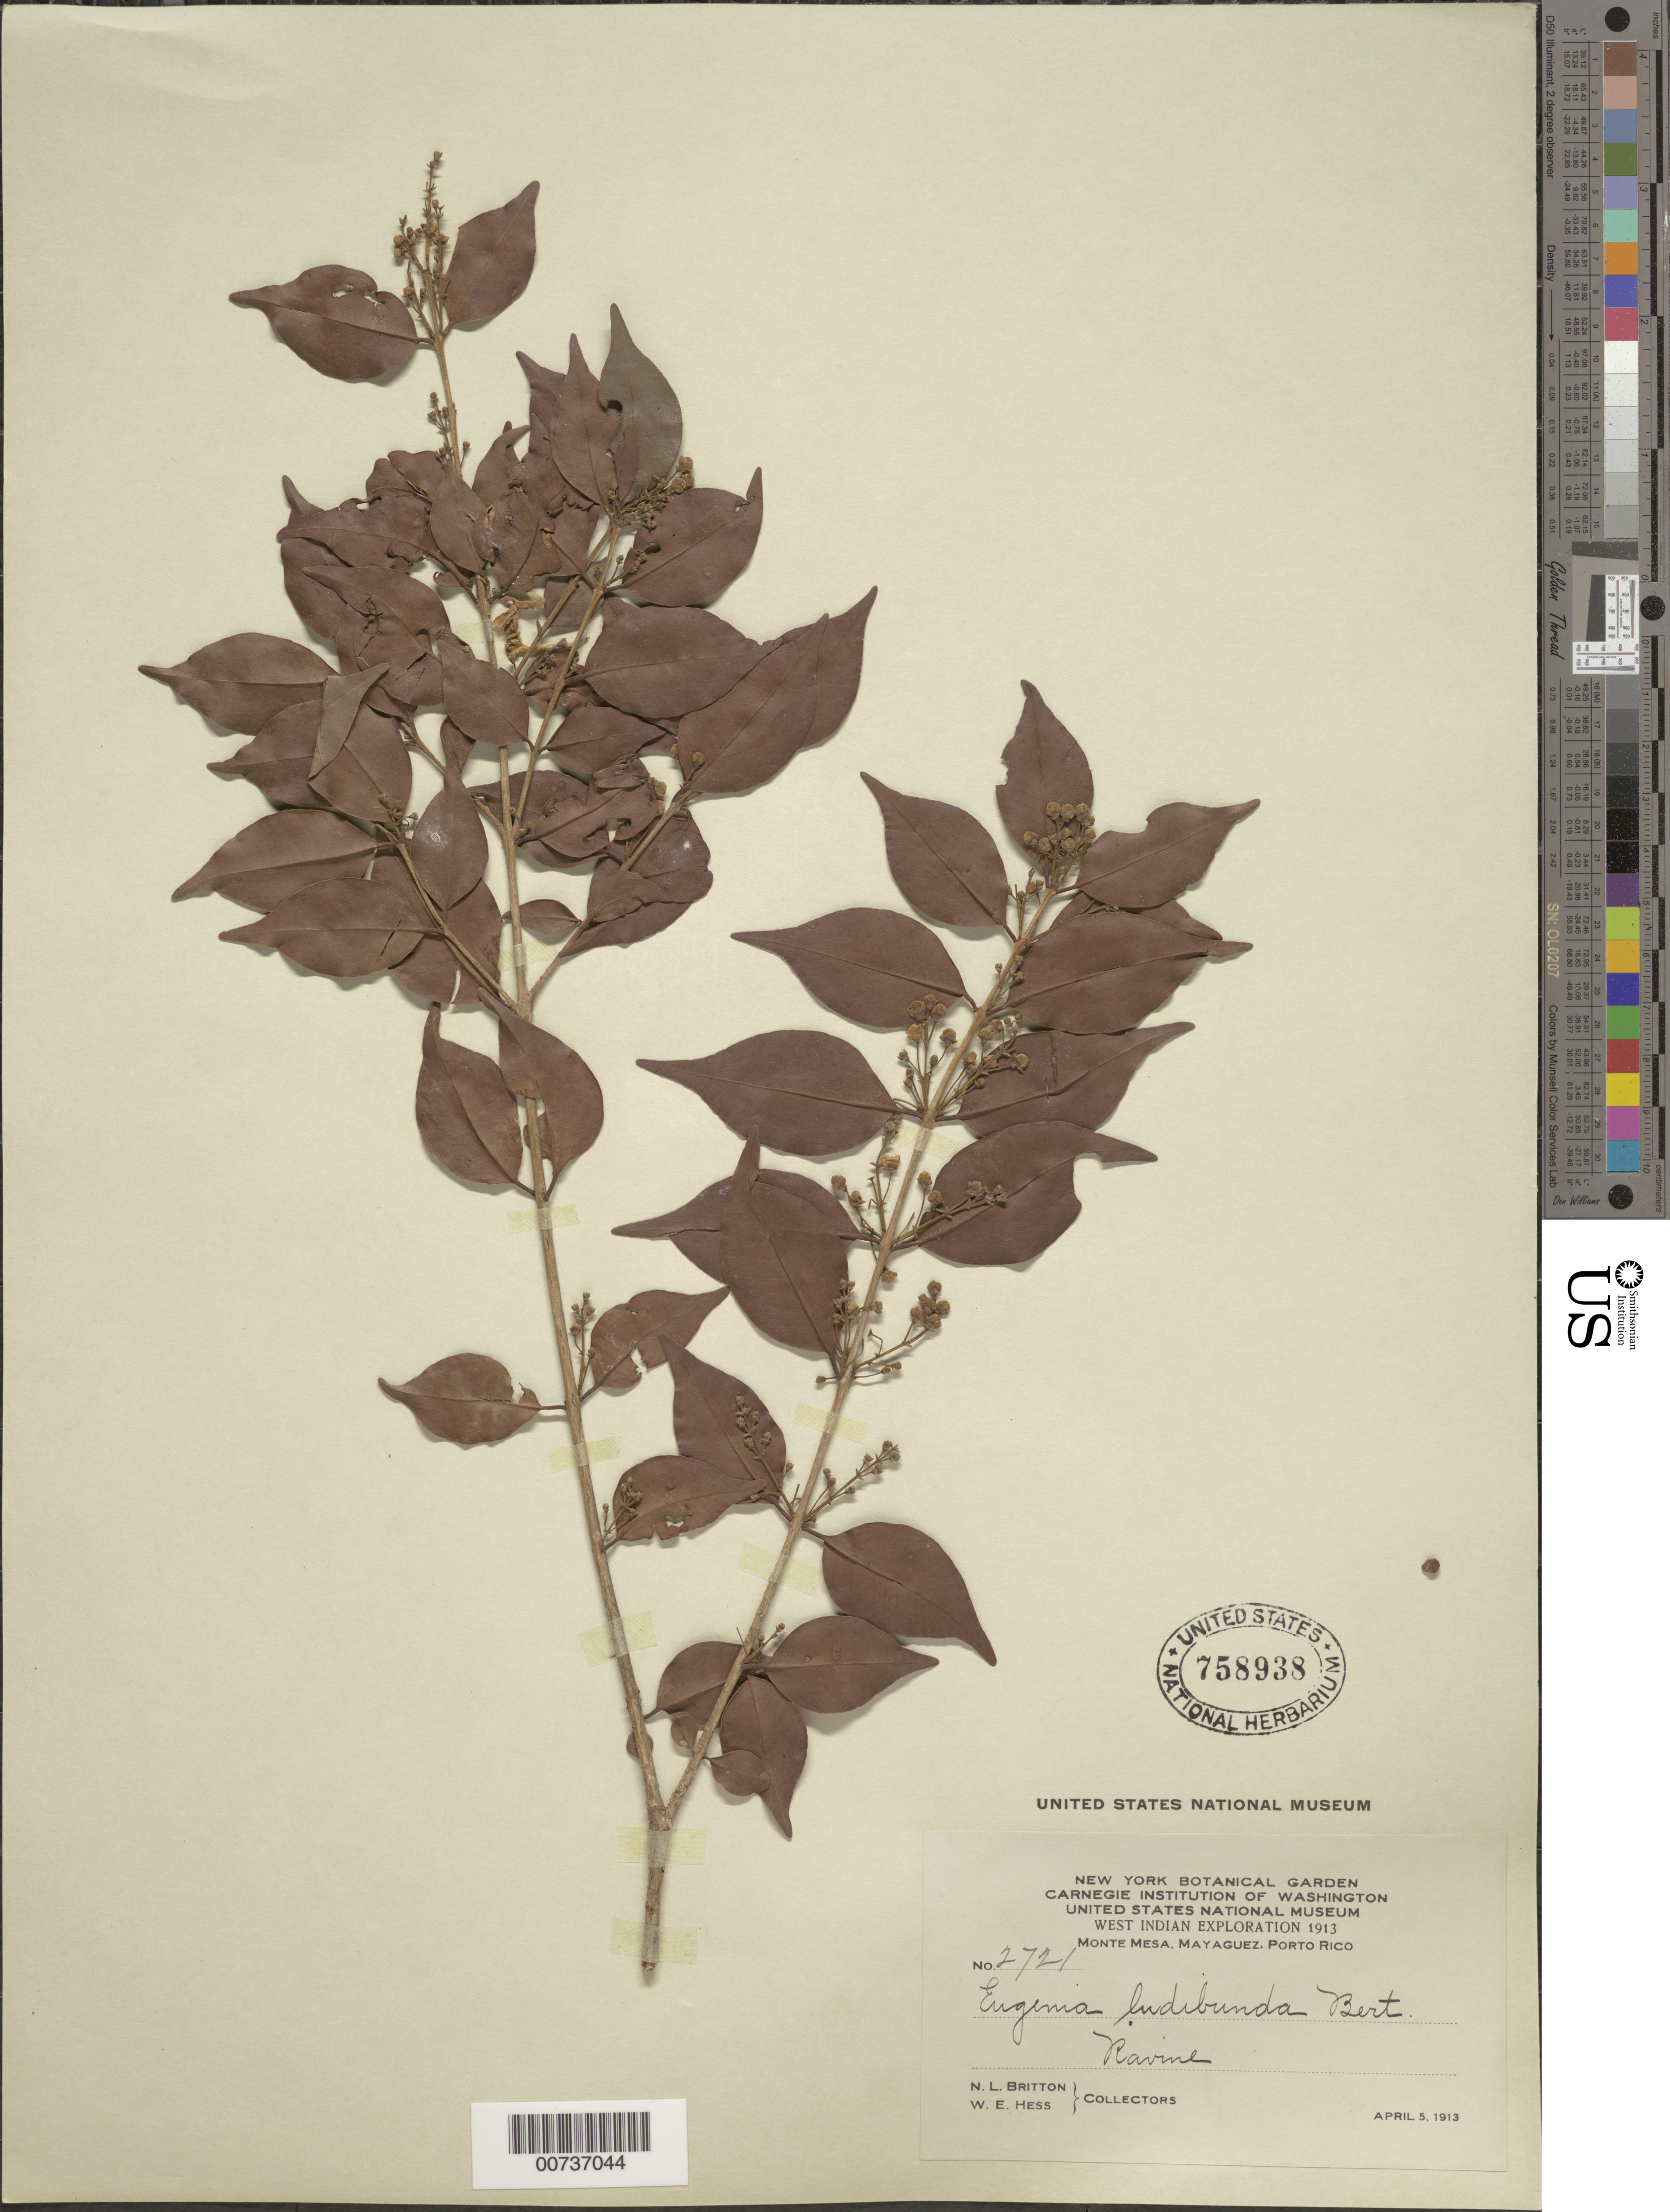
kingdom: Plantae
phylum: Tracheophyta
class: Magnoliopsida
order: Myrtales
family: Myrtaceae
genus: Eugenia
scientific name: Eugenia biflora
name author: (L.) DC.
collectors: N. Britton & W. Hess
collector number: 2721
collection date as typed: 05 Apr 1913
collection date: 1913-04-05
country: Puerto Rico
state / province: Mayagüez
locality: Monte Mesa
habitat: Ravine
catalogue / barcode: US 758938